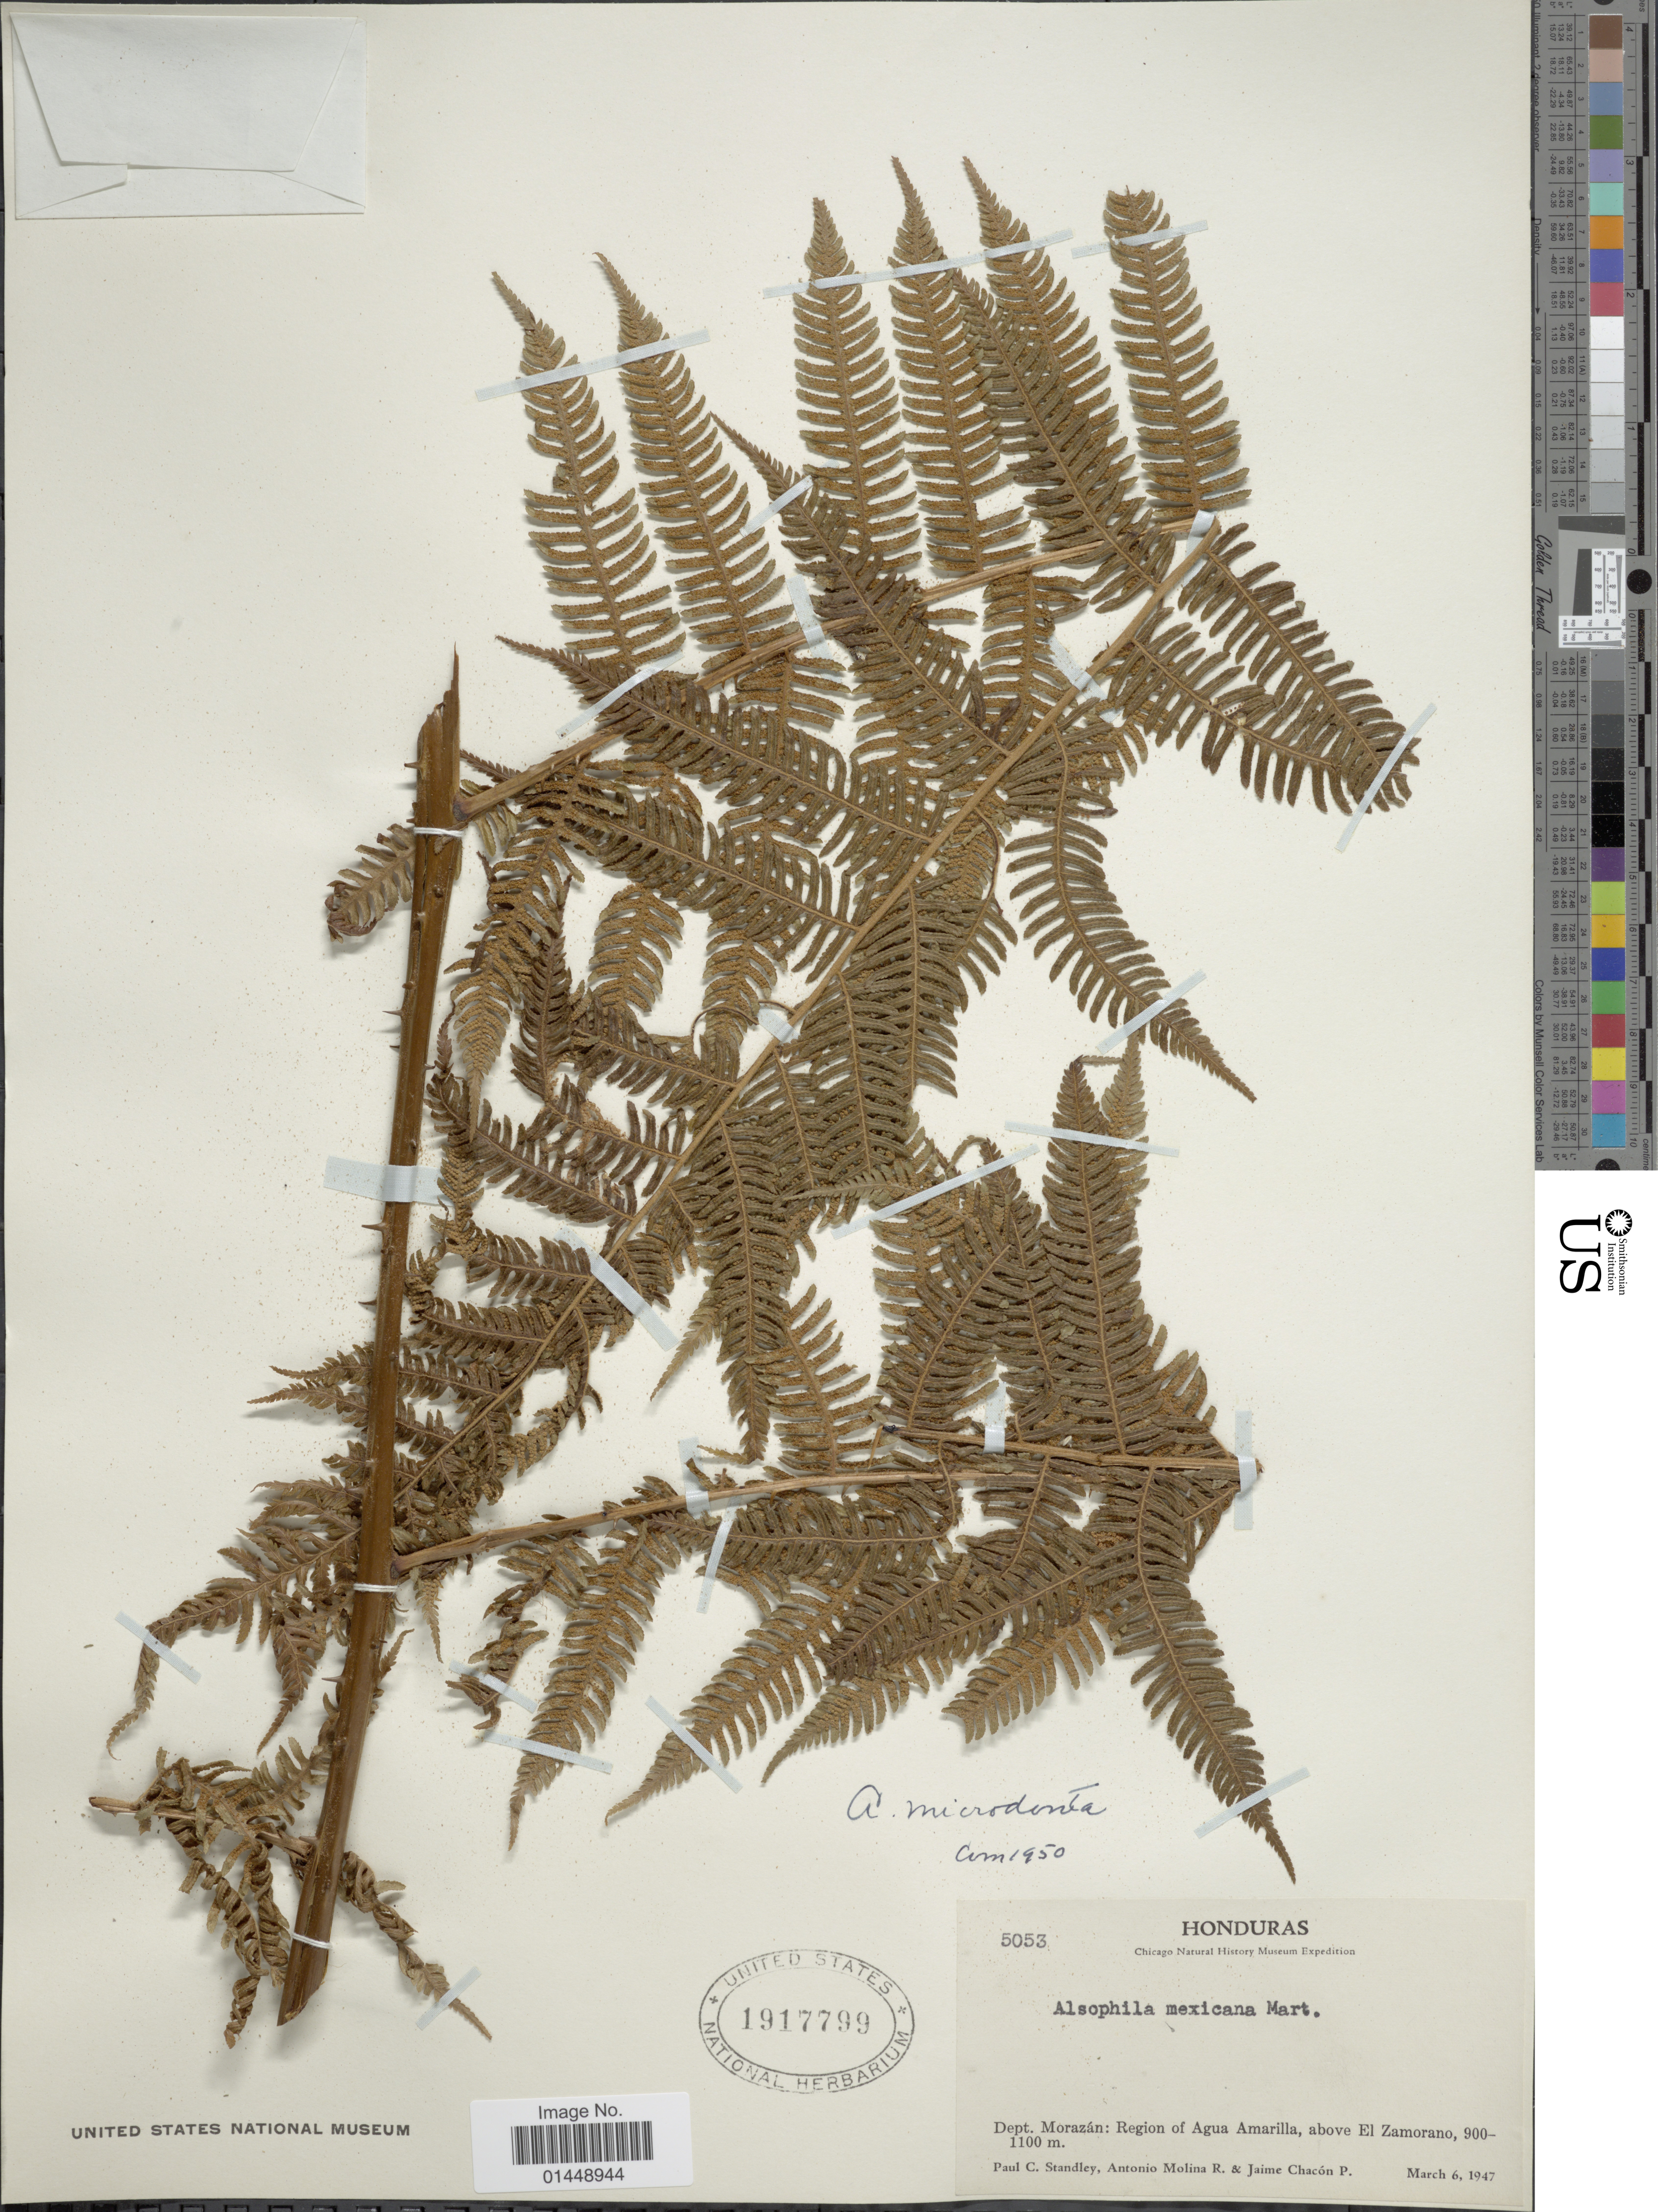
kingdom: Plantae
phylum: Tracheophyta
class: Polypodiopsida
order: Cyatheales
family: Cyatheaceae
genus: Cyathea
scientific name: Cyathea microdonta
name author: (Desv.) Domin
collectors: P. C. Standley, A. Molina R. & J. Chacon P.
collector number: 5053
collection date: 1947-03-06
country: Honduras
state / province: Fco. Morazán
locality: Dept. Morazán: Region of Agua Amarilla, above El Zamorano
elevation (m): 900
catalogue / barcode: US 1917799